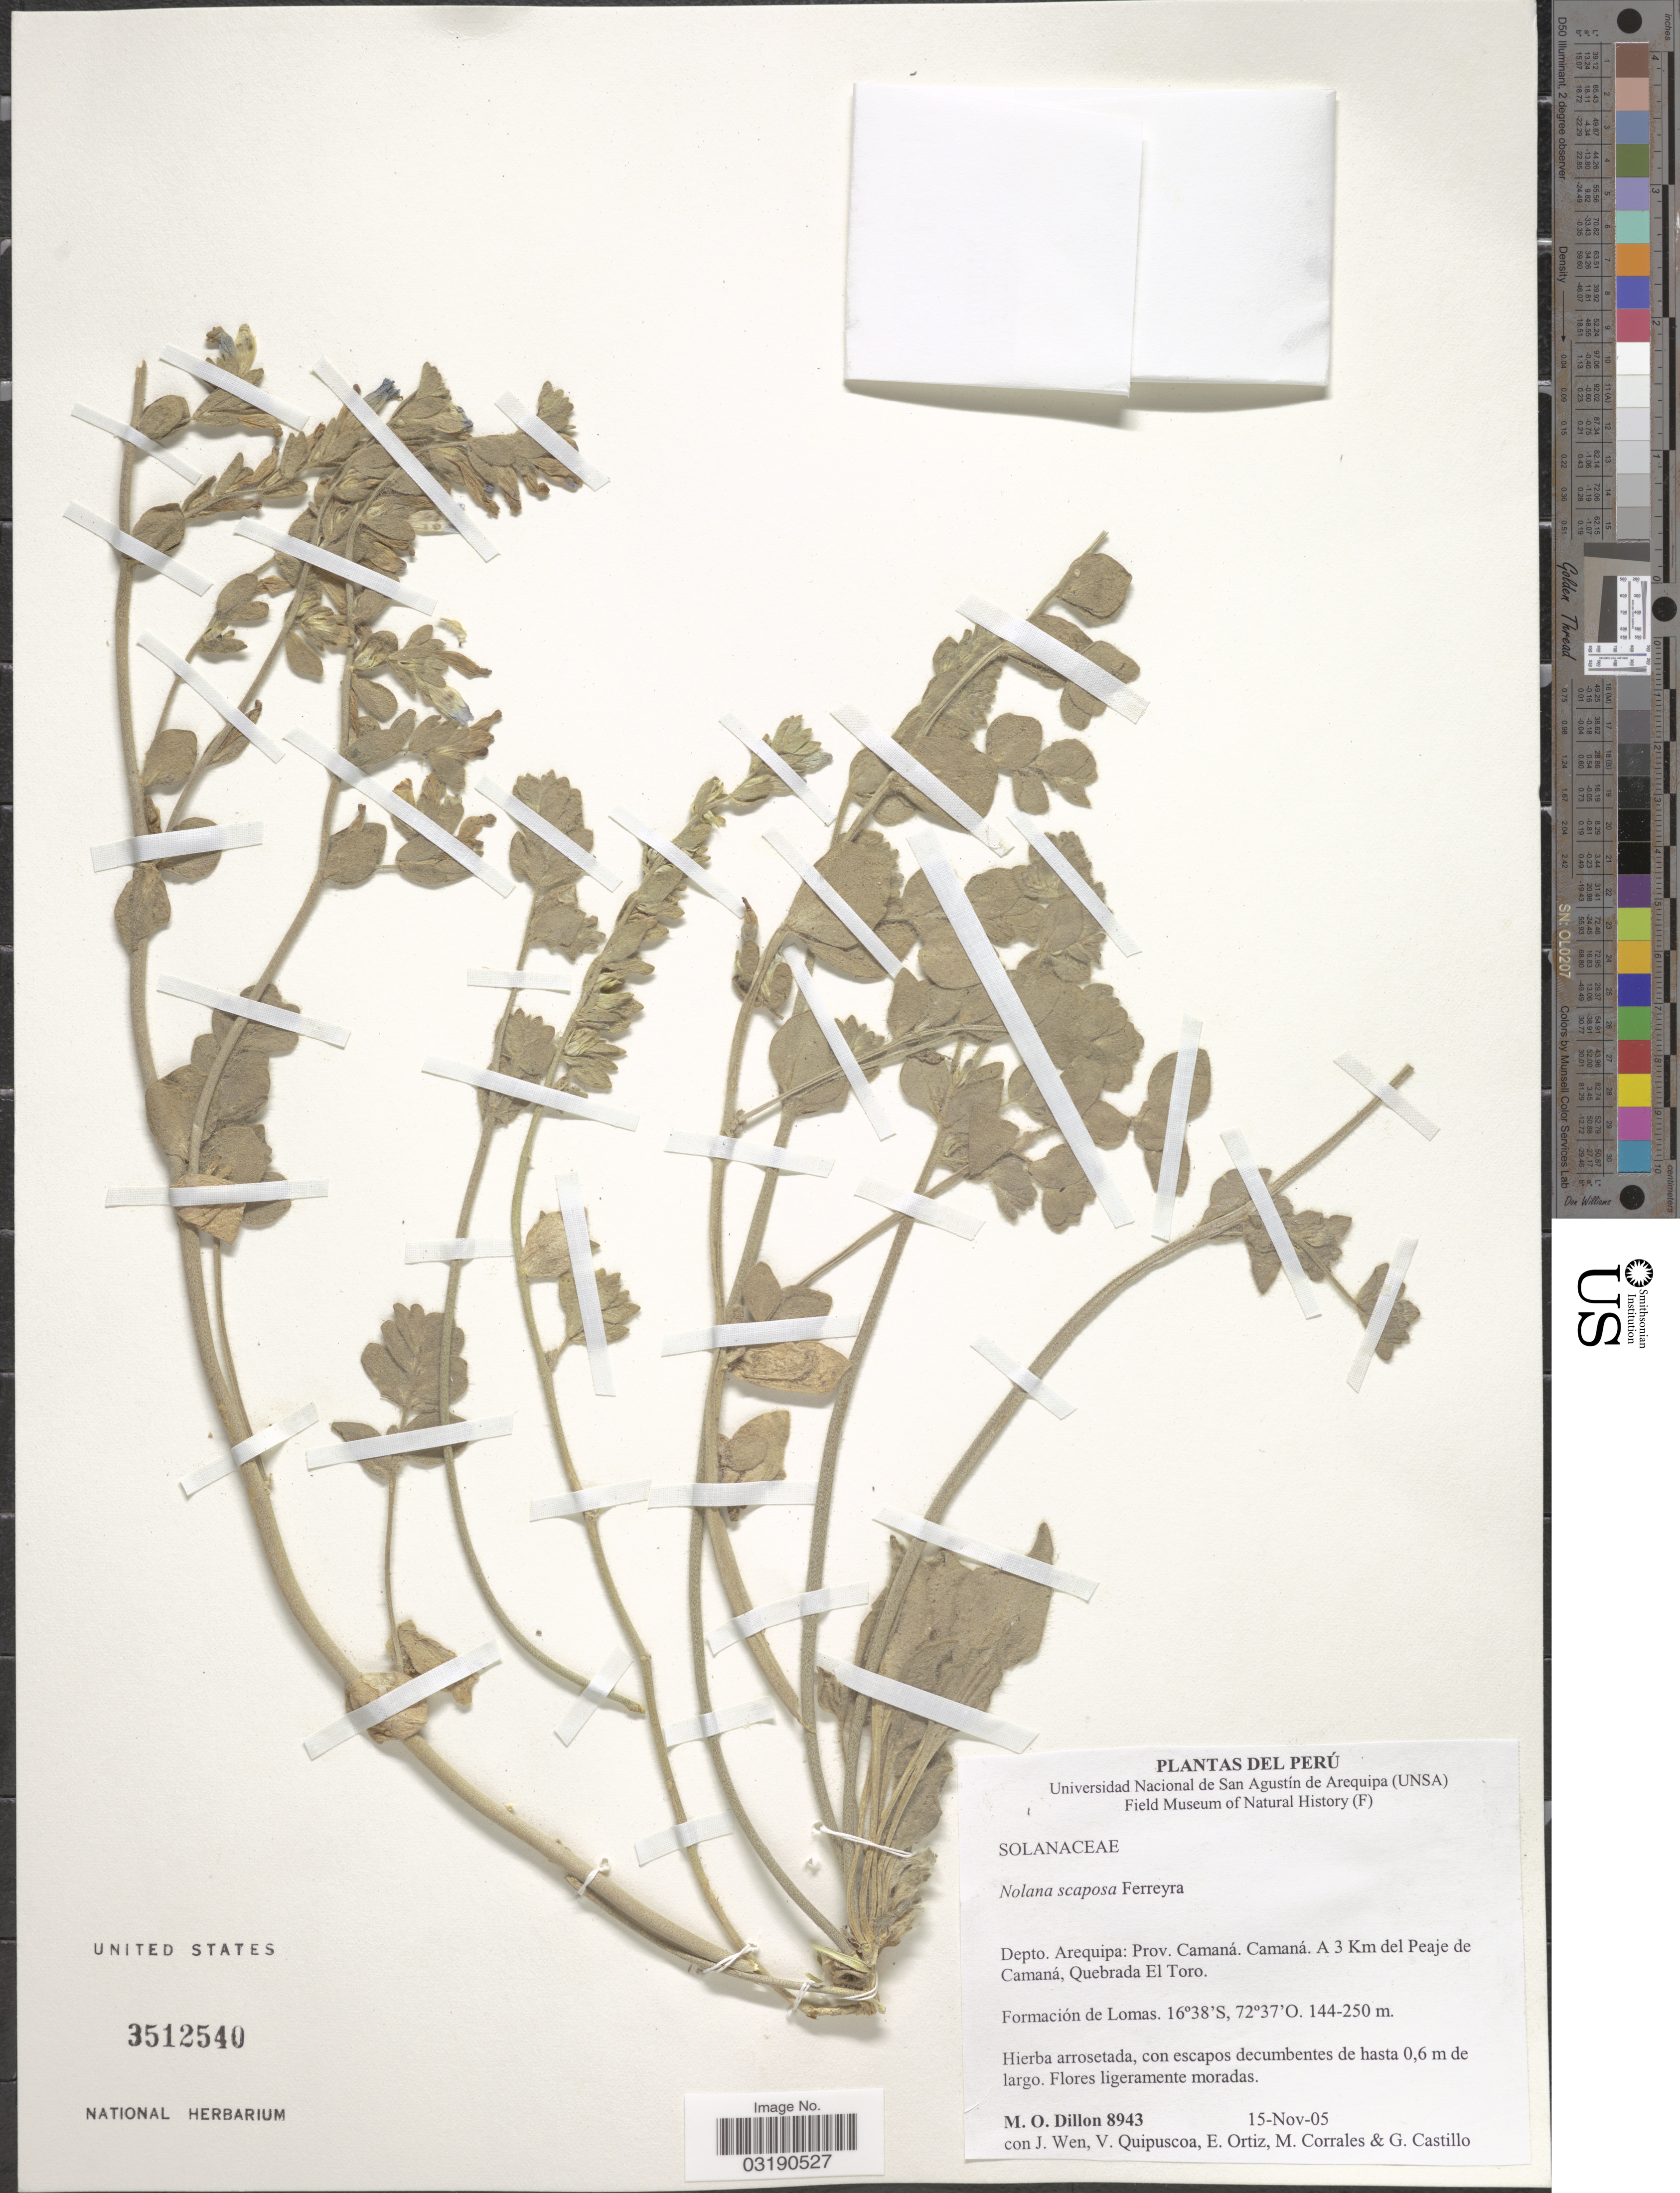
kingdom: Plantae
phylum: Tracheophyta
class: Magnoliopsida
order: Solanales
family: Solanaceae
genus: Nolana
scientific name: Nolana scaposa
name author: Ferreyra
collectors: M. O. Dillon, J. Wen, V. Quipuscoa, E. Ortiz & et al.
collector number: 8943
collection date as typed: Transcribed d/m/y: 15/11/5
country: Peru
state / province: Arequipa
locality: Depto. Arequipa: Prov. Camaná. Camaná. A 3 Km del Peaje de Camaná, Quebrada El Toro.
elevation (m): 144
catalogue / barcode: US 3512540